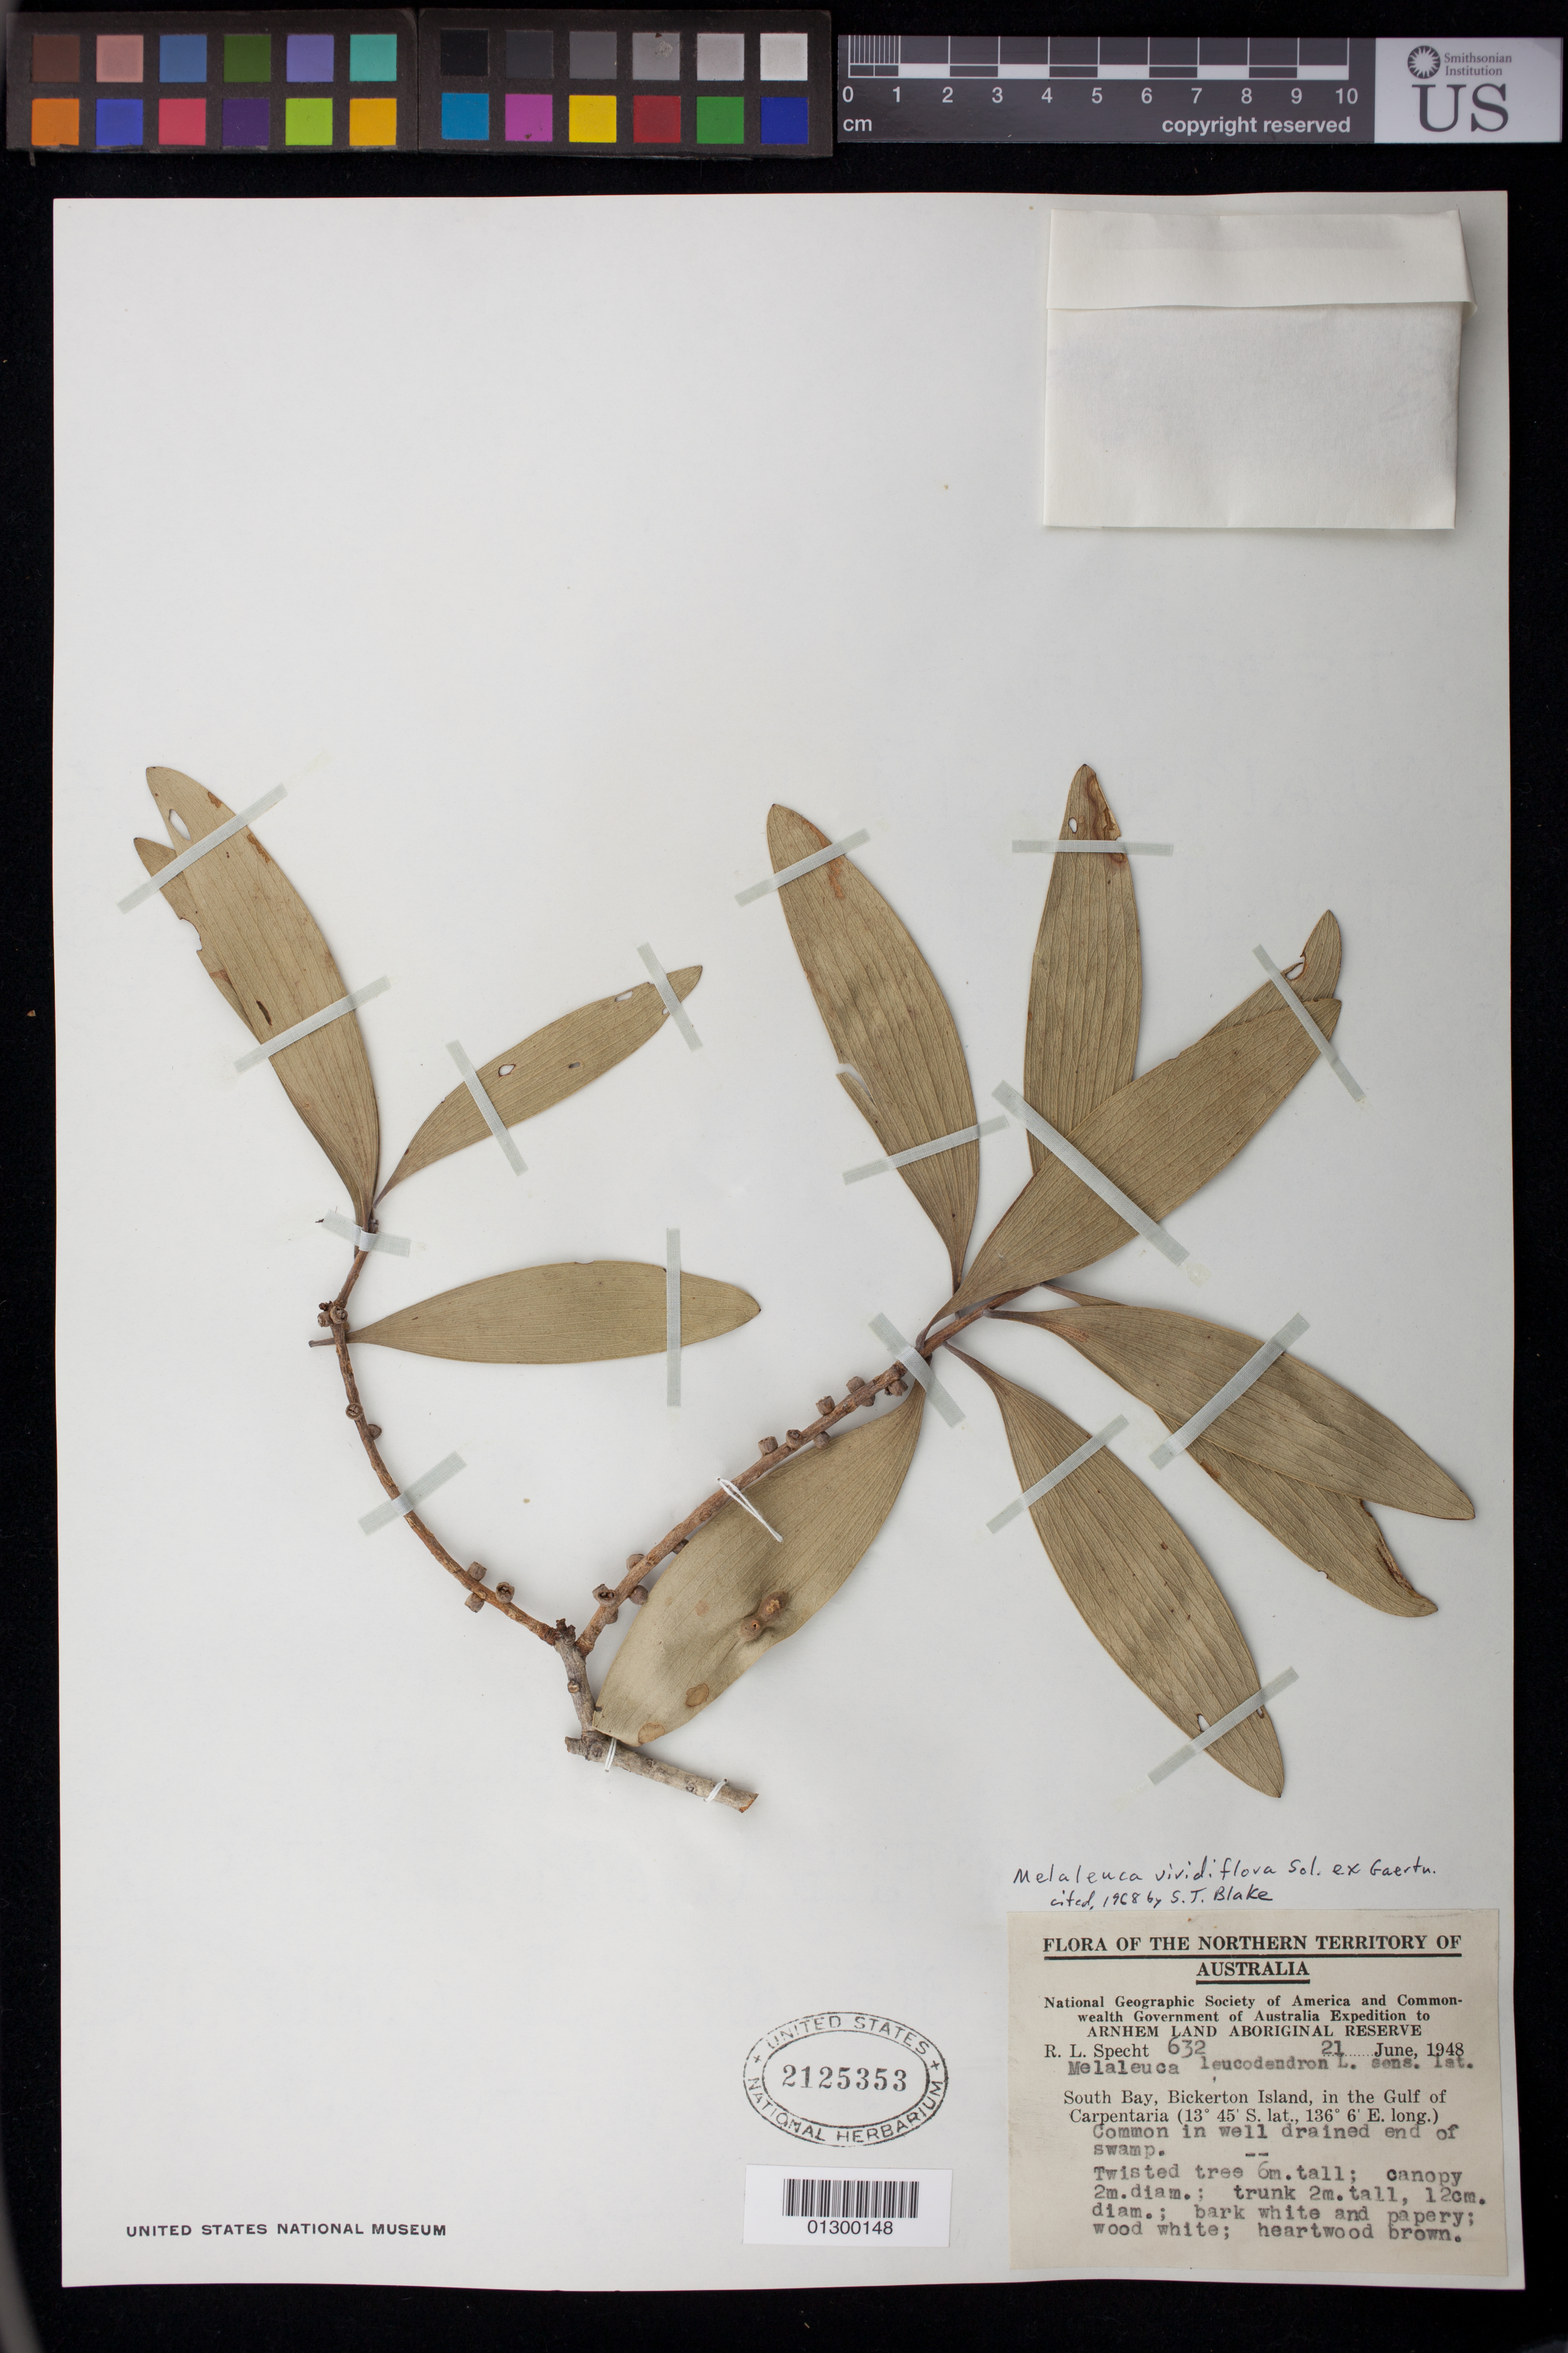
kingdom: Plantae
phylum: Tracheophyta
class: Magnoliopsida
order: Myrtales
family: Myrtaceae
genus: Melaleuca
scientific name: Melaleuca viridiflora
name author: Sol. ex Gaertn.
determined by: Blake, S. T.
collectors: R. L. Specht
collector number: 632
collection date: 1948-06-21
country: Australia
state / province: Northern Territory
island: Bickerton Island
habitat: Common in well drained end of swamp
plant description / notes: Twisted tree 6 m. tall; canopy 2 m. diam.; trunk 2 m. tall, 12 cm. diam.; bark white and papery; wood white; heartwood brown.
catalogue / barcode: US 2125353